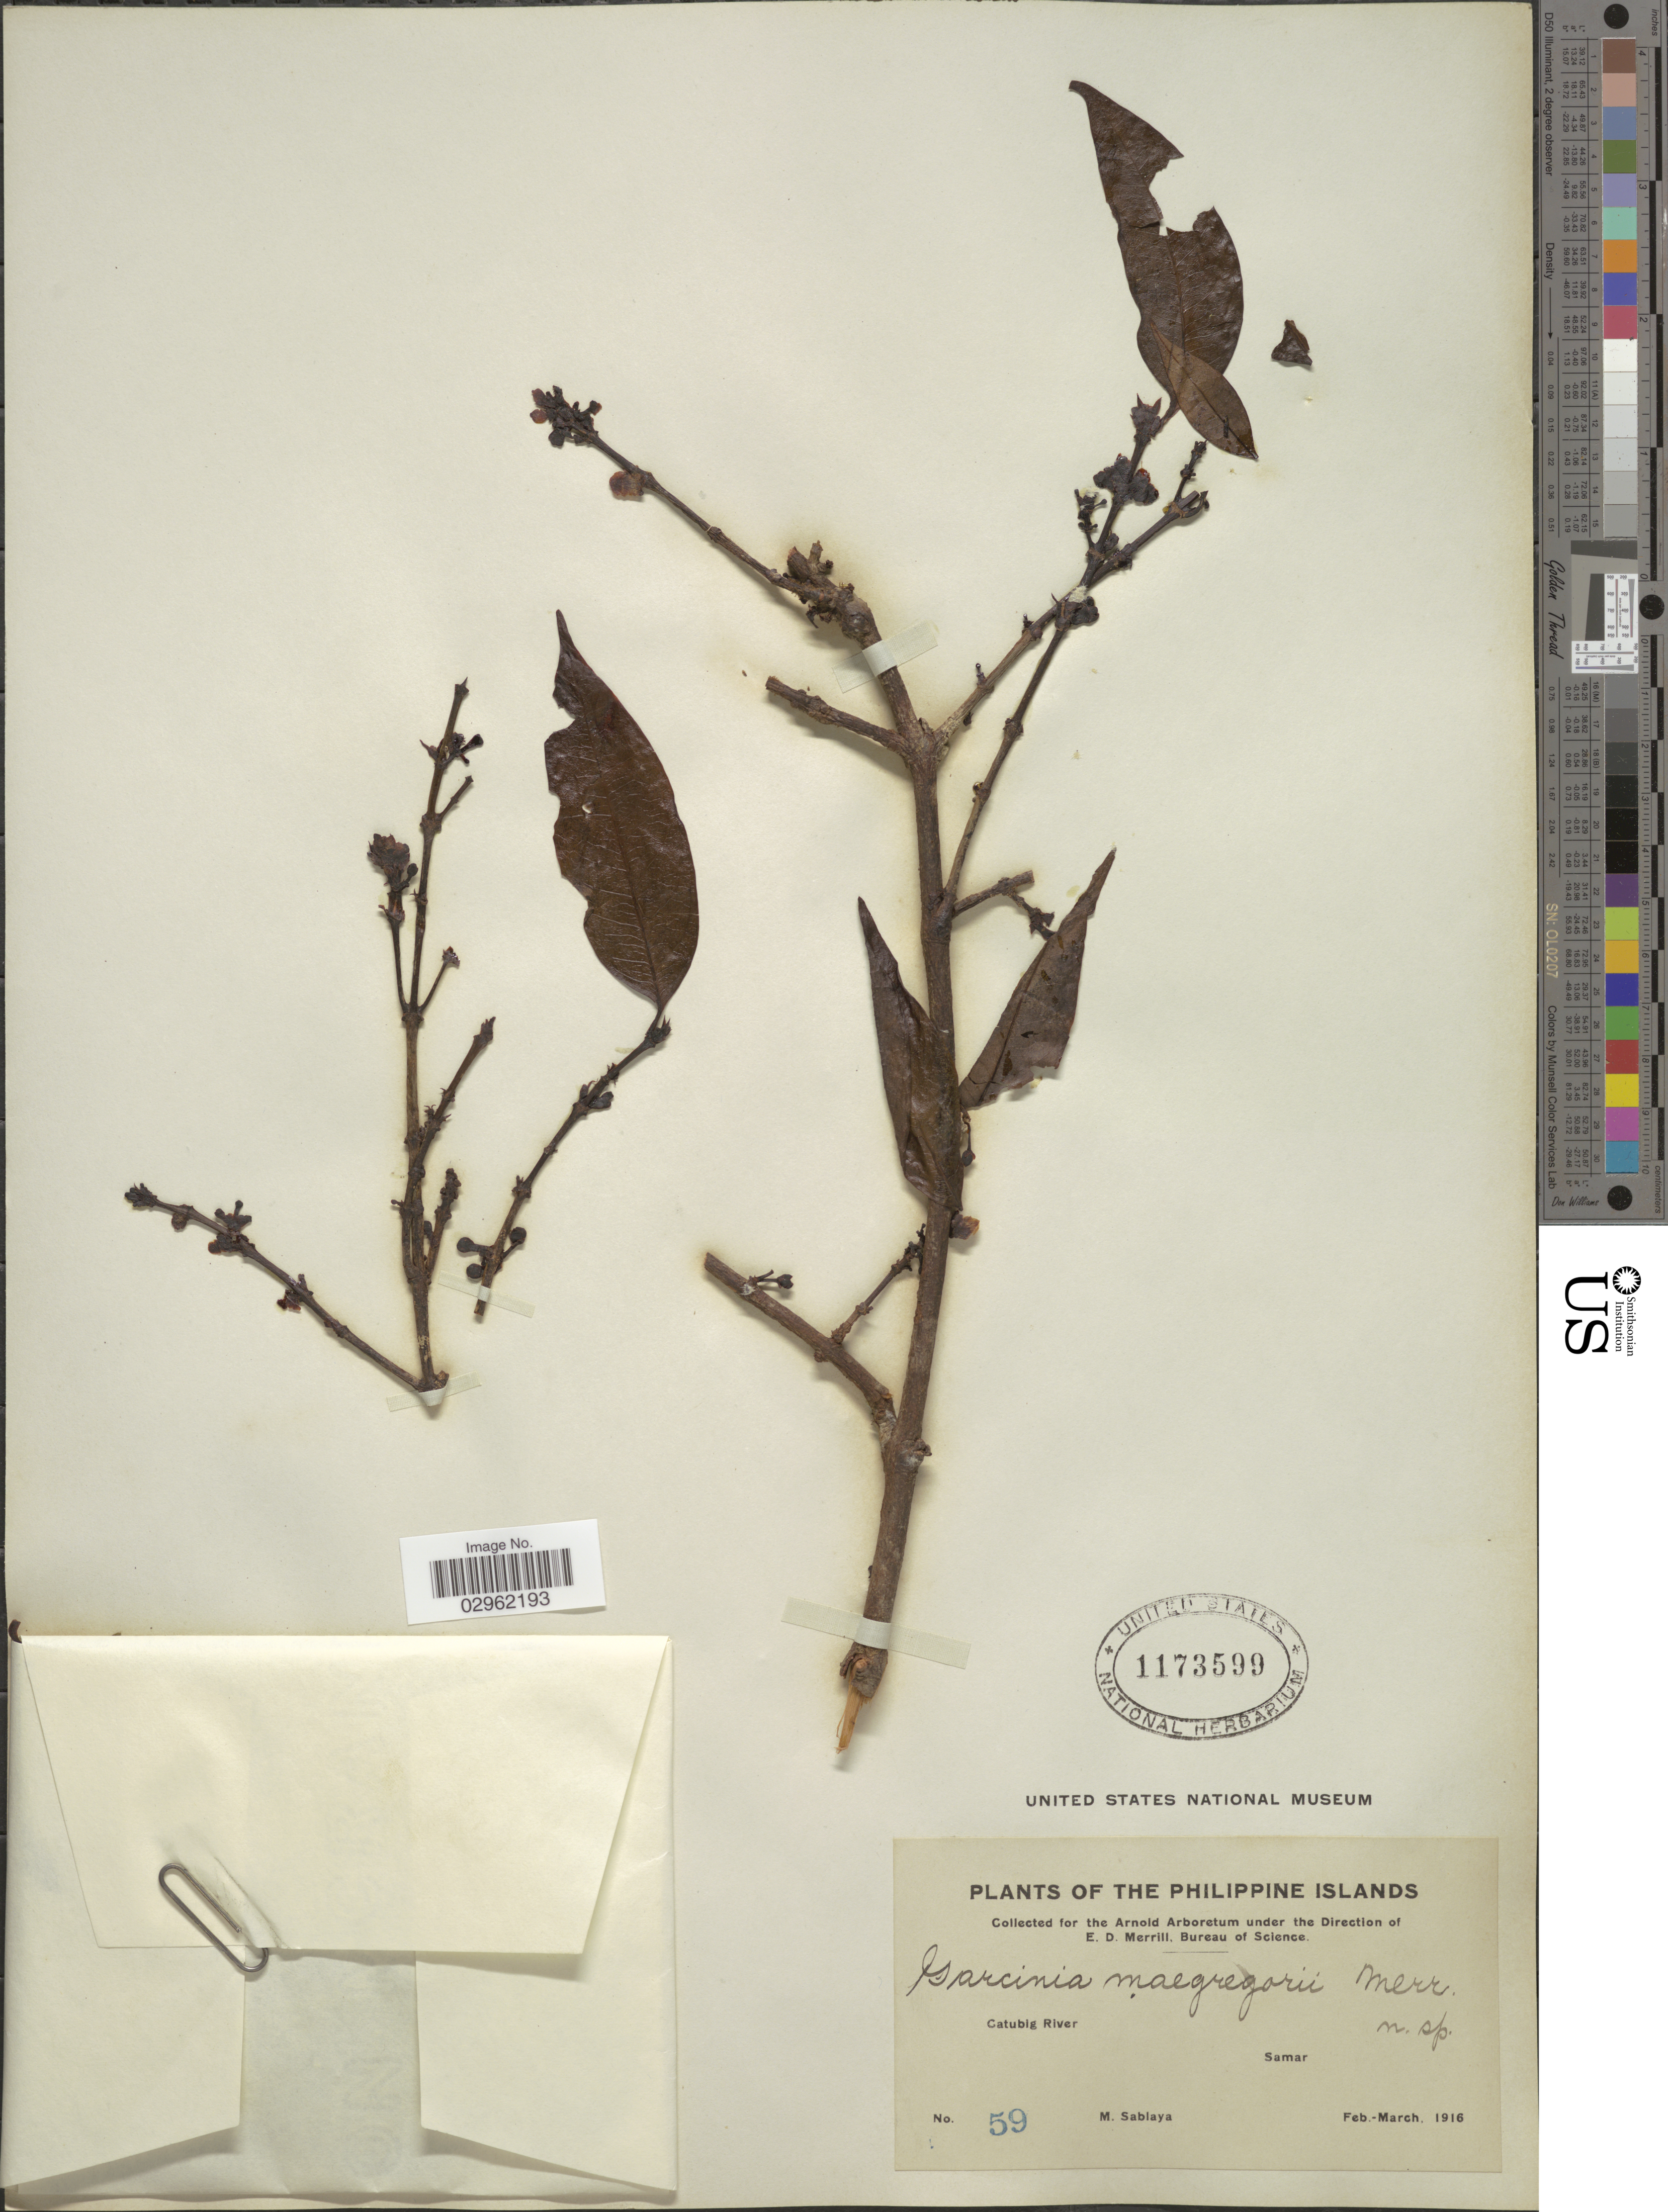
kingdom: Plantae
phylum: Tracheophyta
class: Magnoliopsida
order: Malpighiales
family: Clusiaceae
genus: Garcinia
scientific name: Garcinia macgregorii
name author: Merr.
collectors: M. Sablaya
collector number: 59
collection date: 1916-02/1916-03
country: Philippines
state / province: Eastern Visayas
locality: Catubig River, Samar.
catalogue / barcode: US 1173599